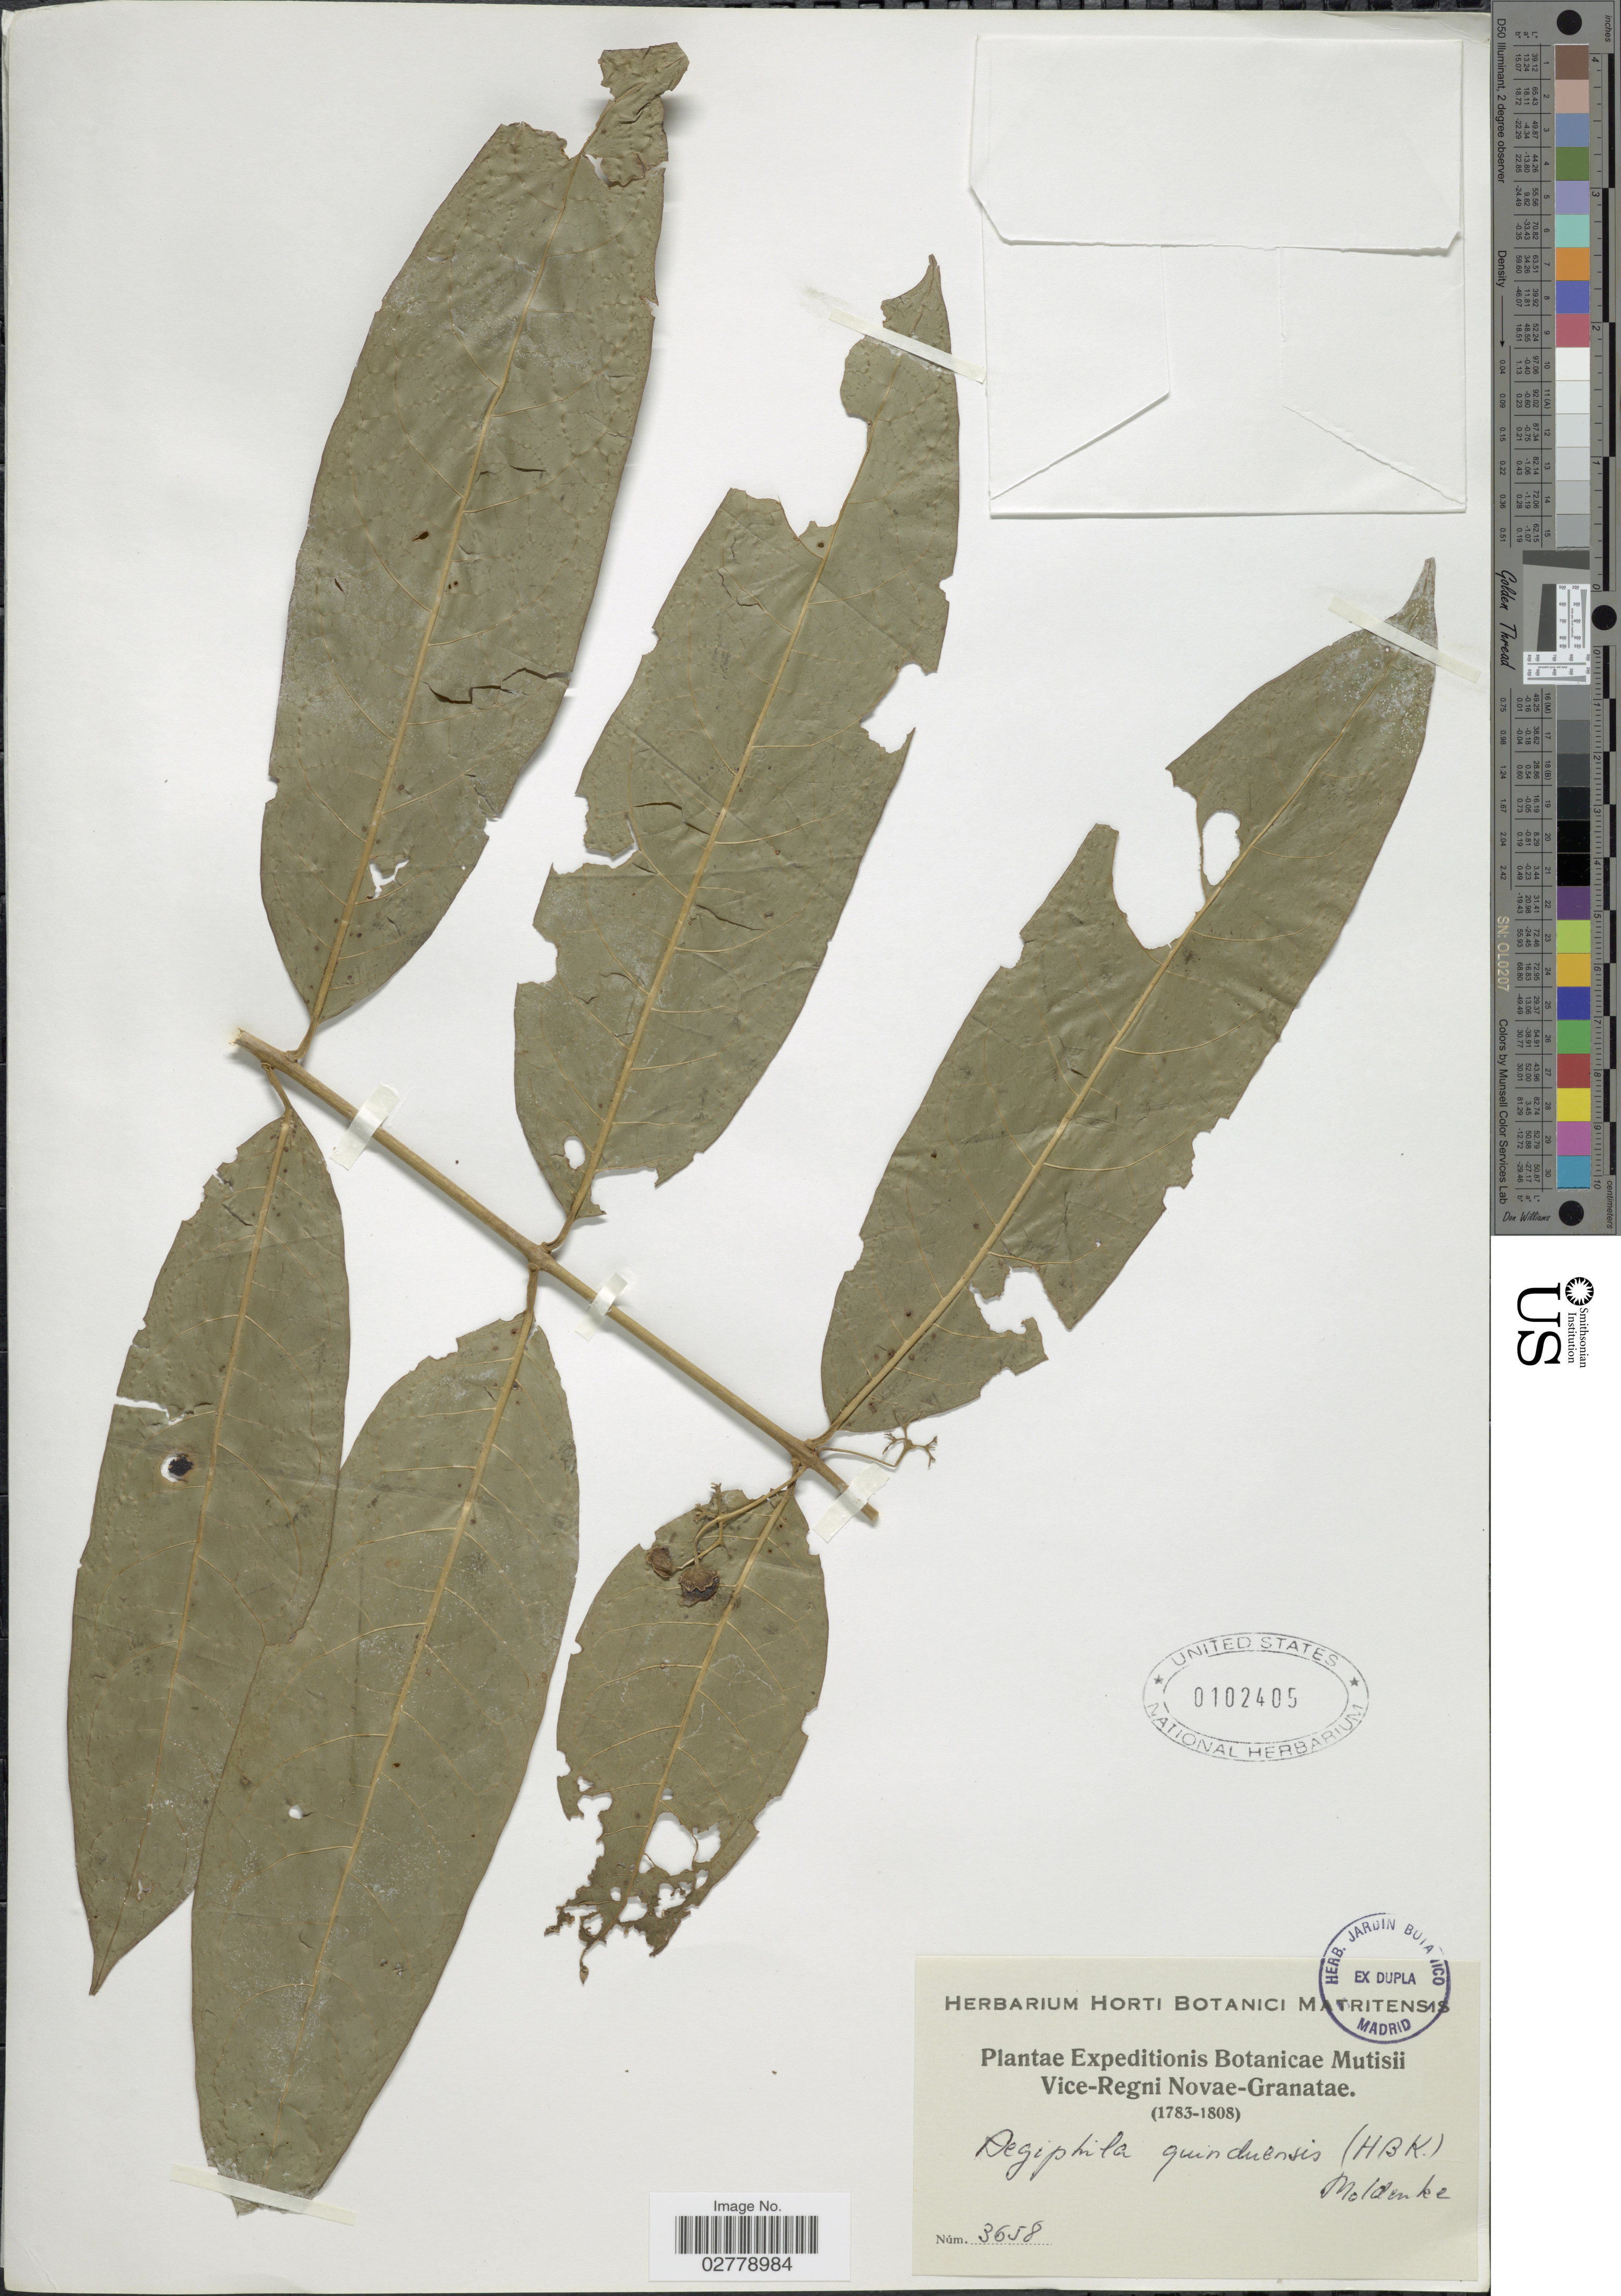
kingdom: Plantae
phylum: Tracheophyta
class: Magnoliopsida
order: Lamiales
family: Lamiaceae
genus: Aegiphila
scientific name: Aegiphila quinduensis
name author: (Kunth) Moldenke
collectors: Expeditions Botanicae Mutisii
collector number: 3658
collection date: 1783/1808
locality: Vice-Regni Novae-Granatae.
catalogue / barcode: US 102405